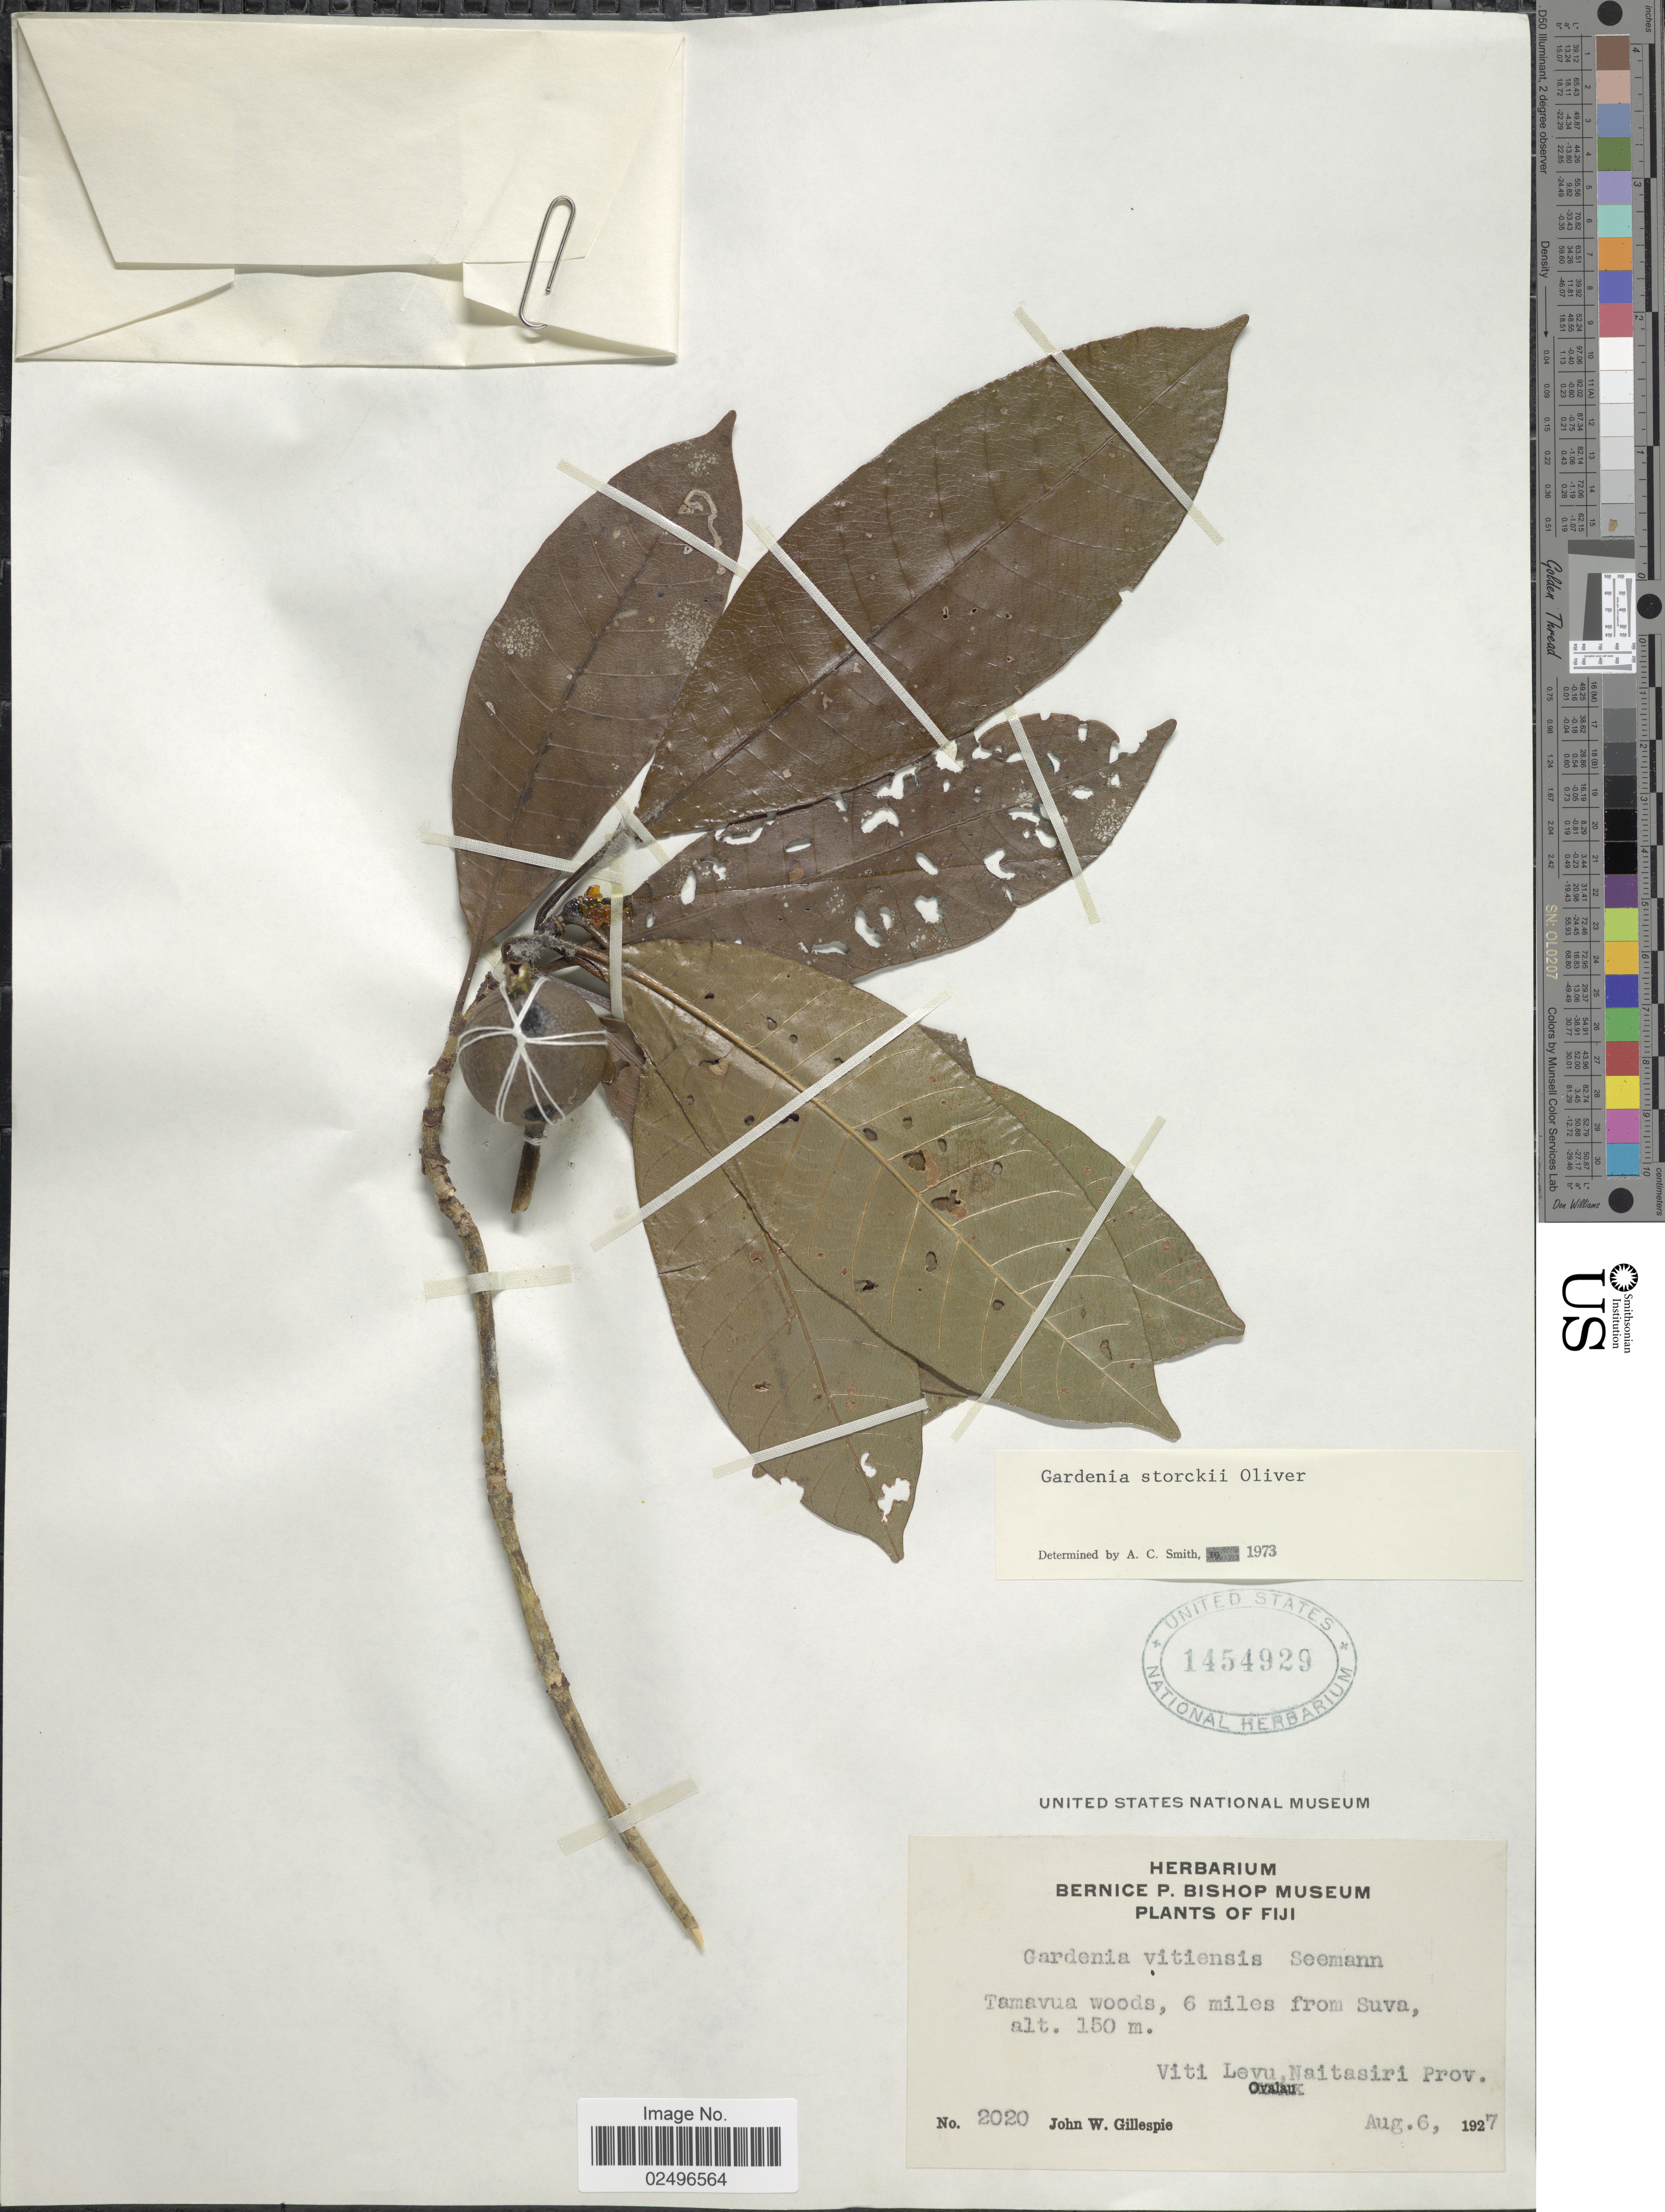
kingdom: Plantae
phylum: Tracheophyta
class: Magnoliopsida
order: Gentianales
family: Rubiaceae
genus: Gardenia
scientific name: Gardenia storckii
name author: Oliv.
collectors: J. W. Gillespie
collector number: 2020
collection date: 1927-08-06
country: Fiji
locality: Viti Levu: Naitasiri Prov. Tamavua woods, 6 miles from Suva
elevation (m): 150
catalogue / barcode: US 1454929